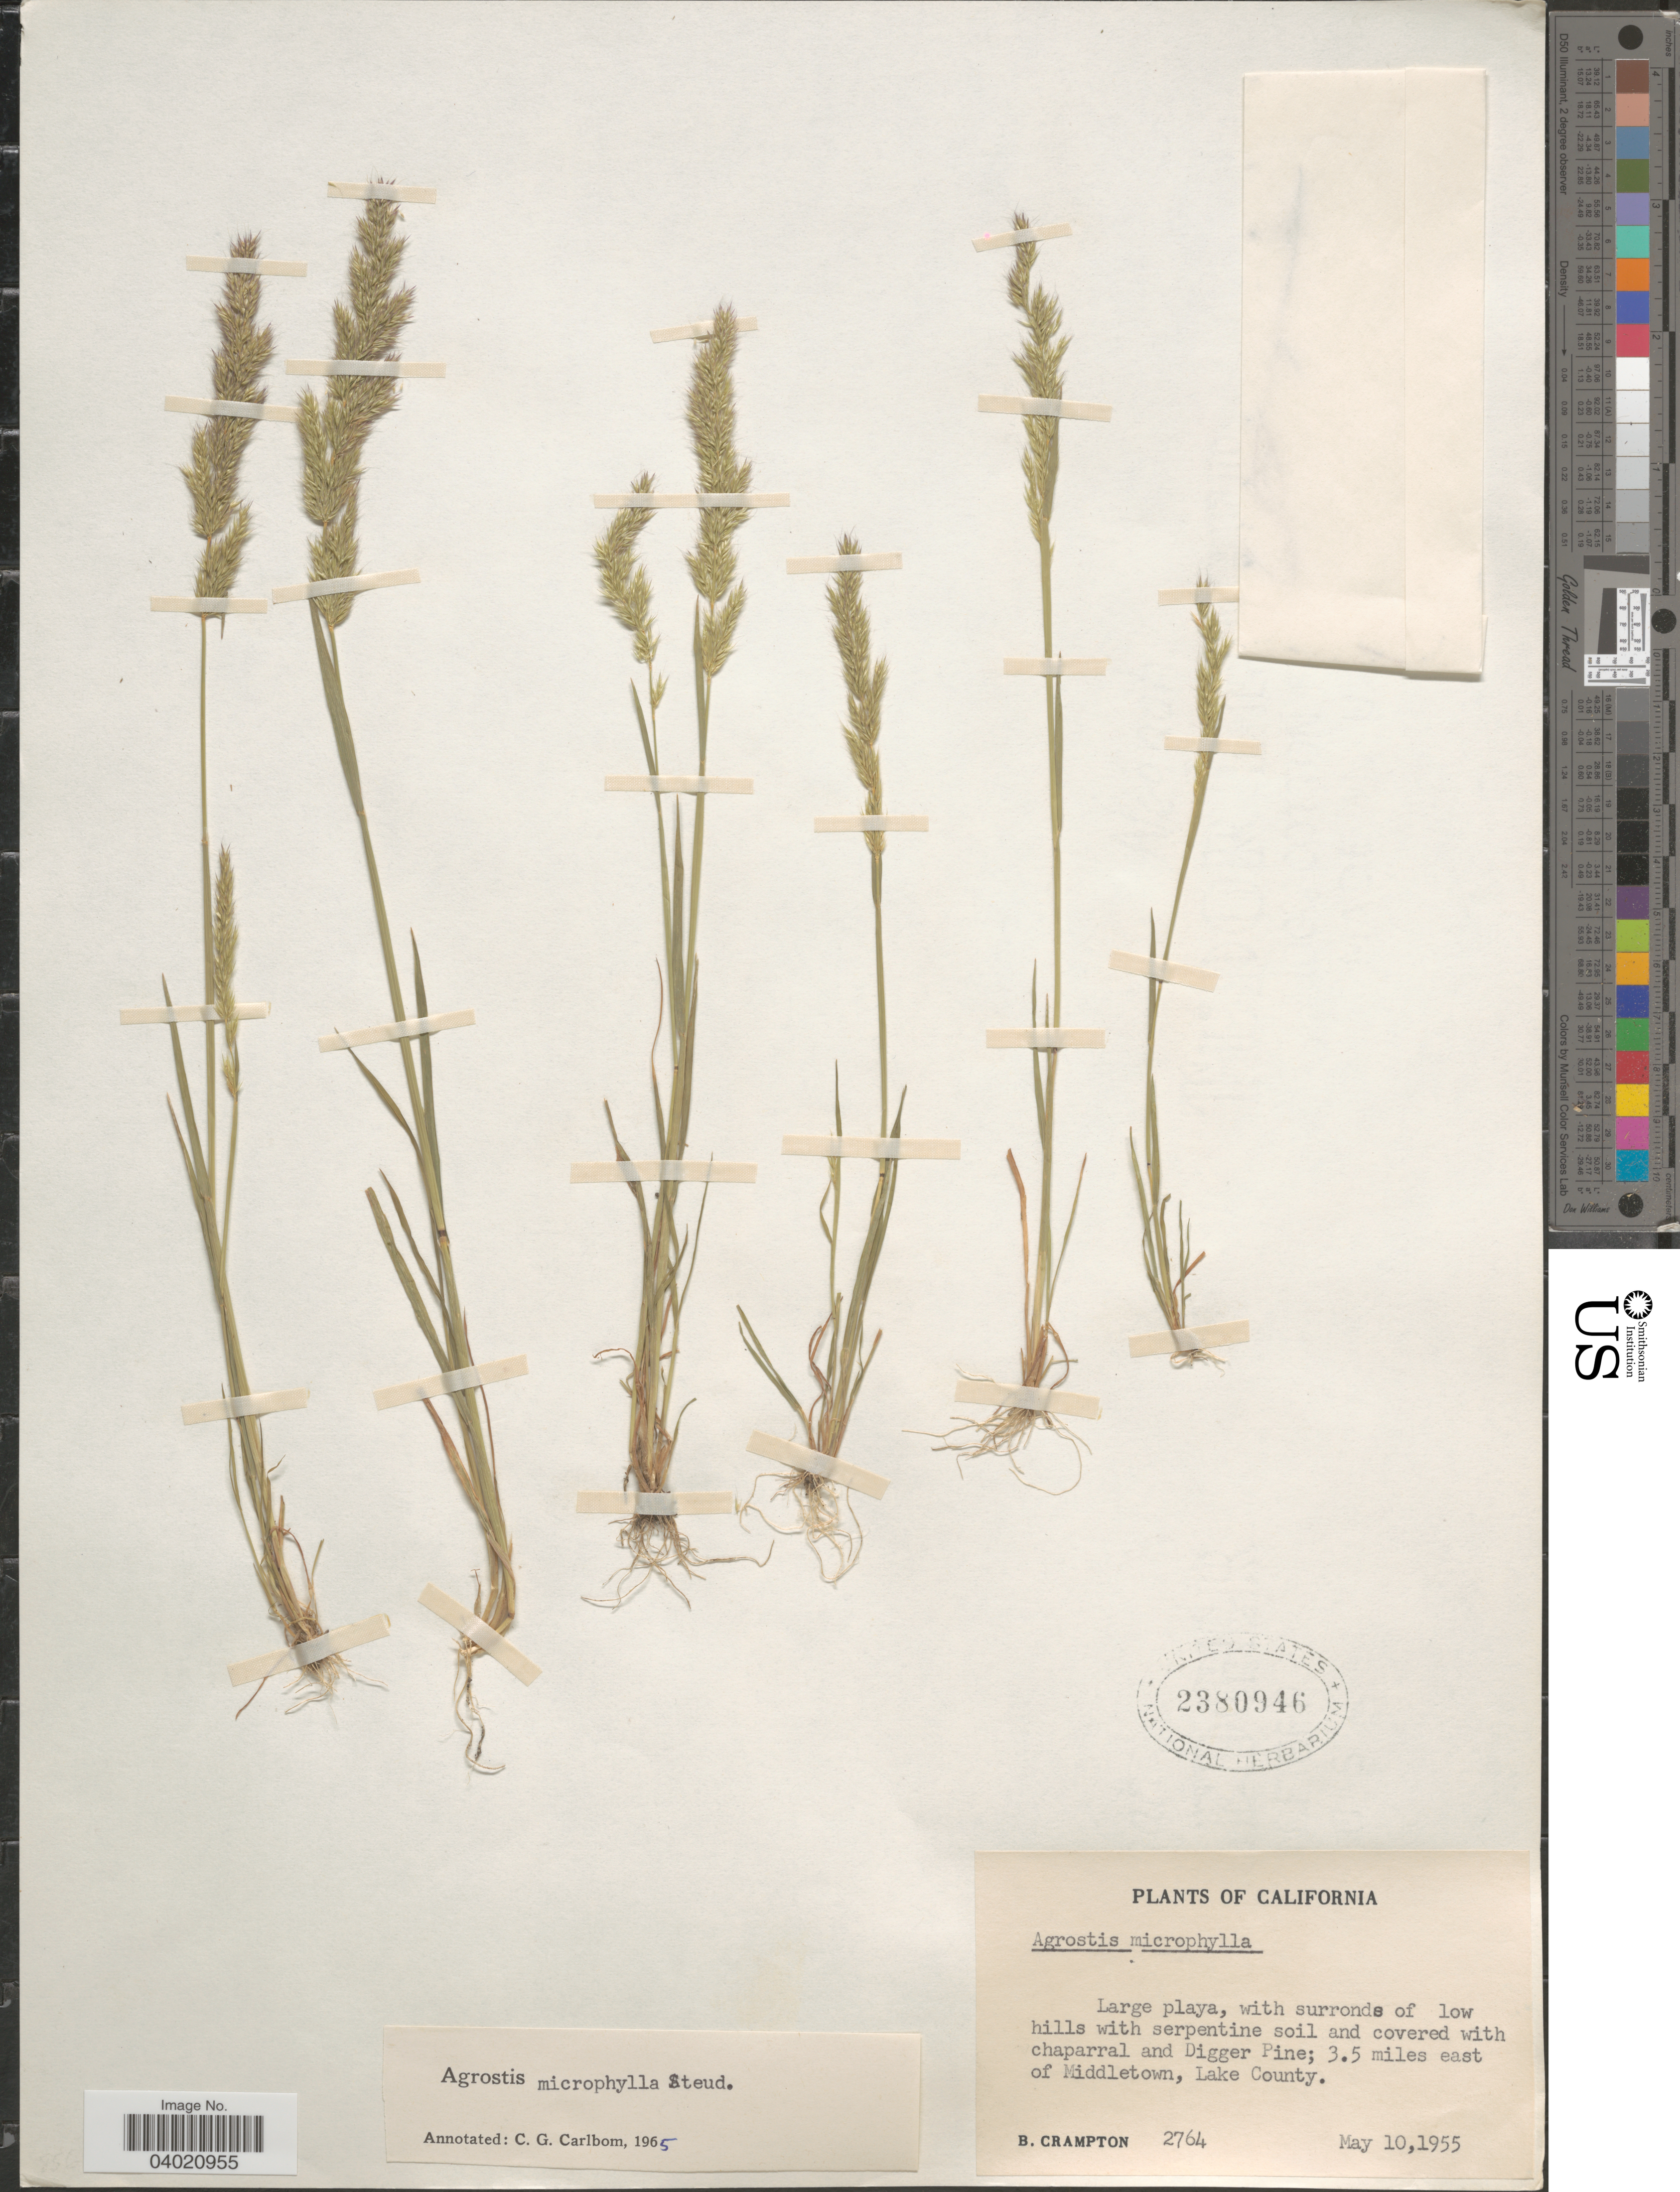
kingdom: Plantae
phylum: Tracheophyta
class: Liliopsida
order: Poales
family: Poaceae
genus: Agrostis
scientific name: Agrostis microphylla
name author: Steud.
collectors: B. Crampton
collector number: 2764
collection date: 1955-05-10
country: United States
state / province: California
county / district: Lake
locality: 3.5 miles east of Middletown, Lake County.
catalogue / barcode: US 2380946